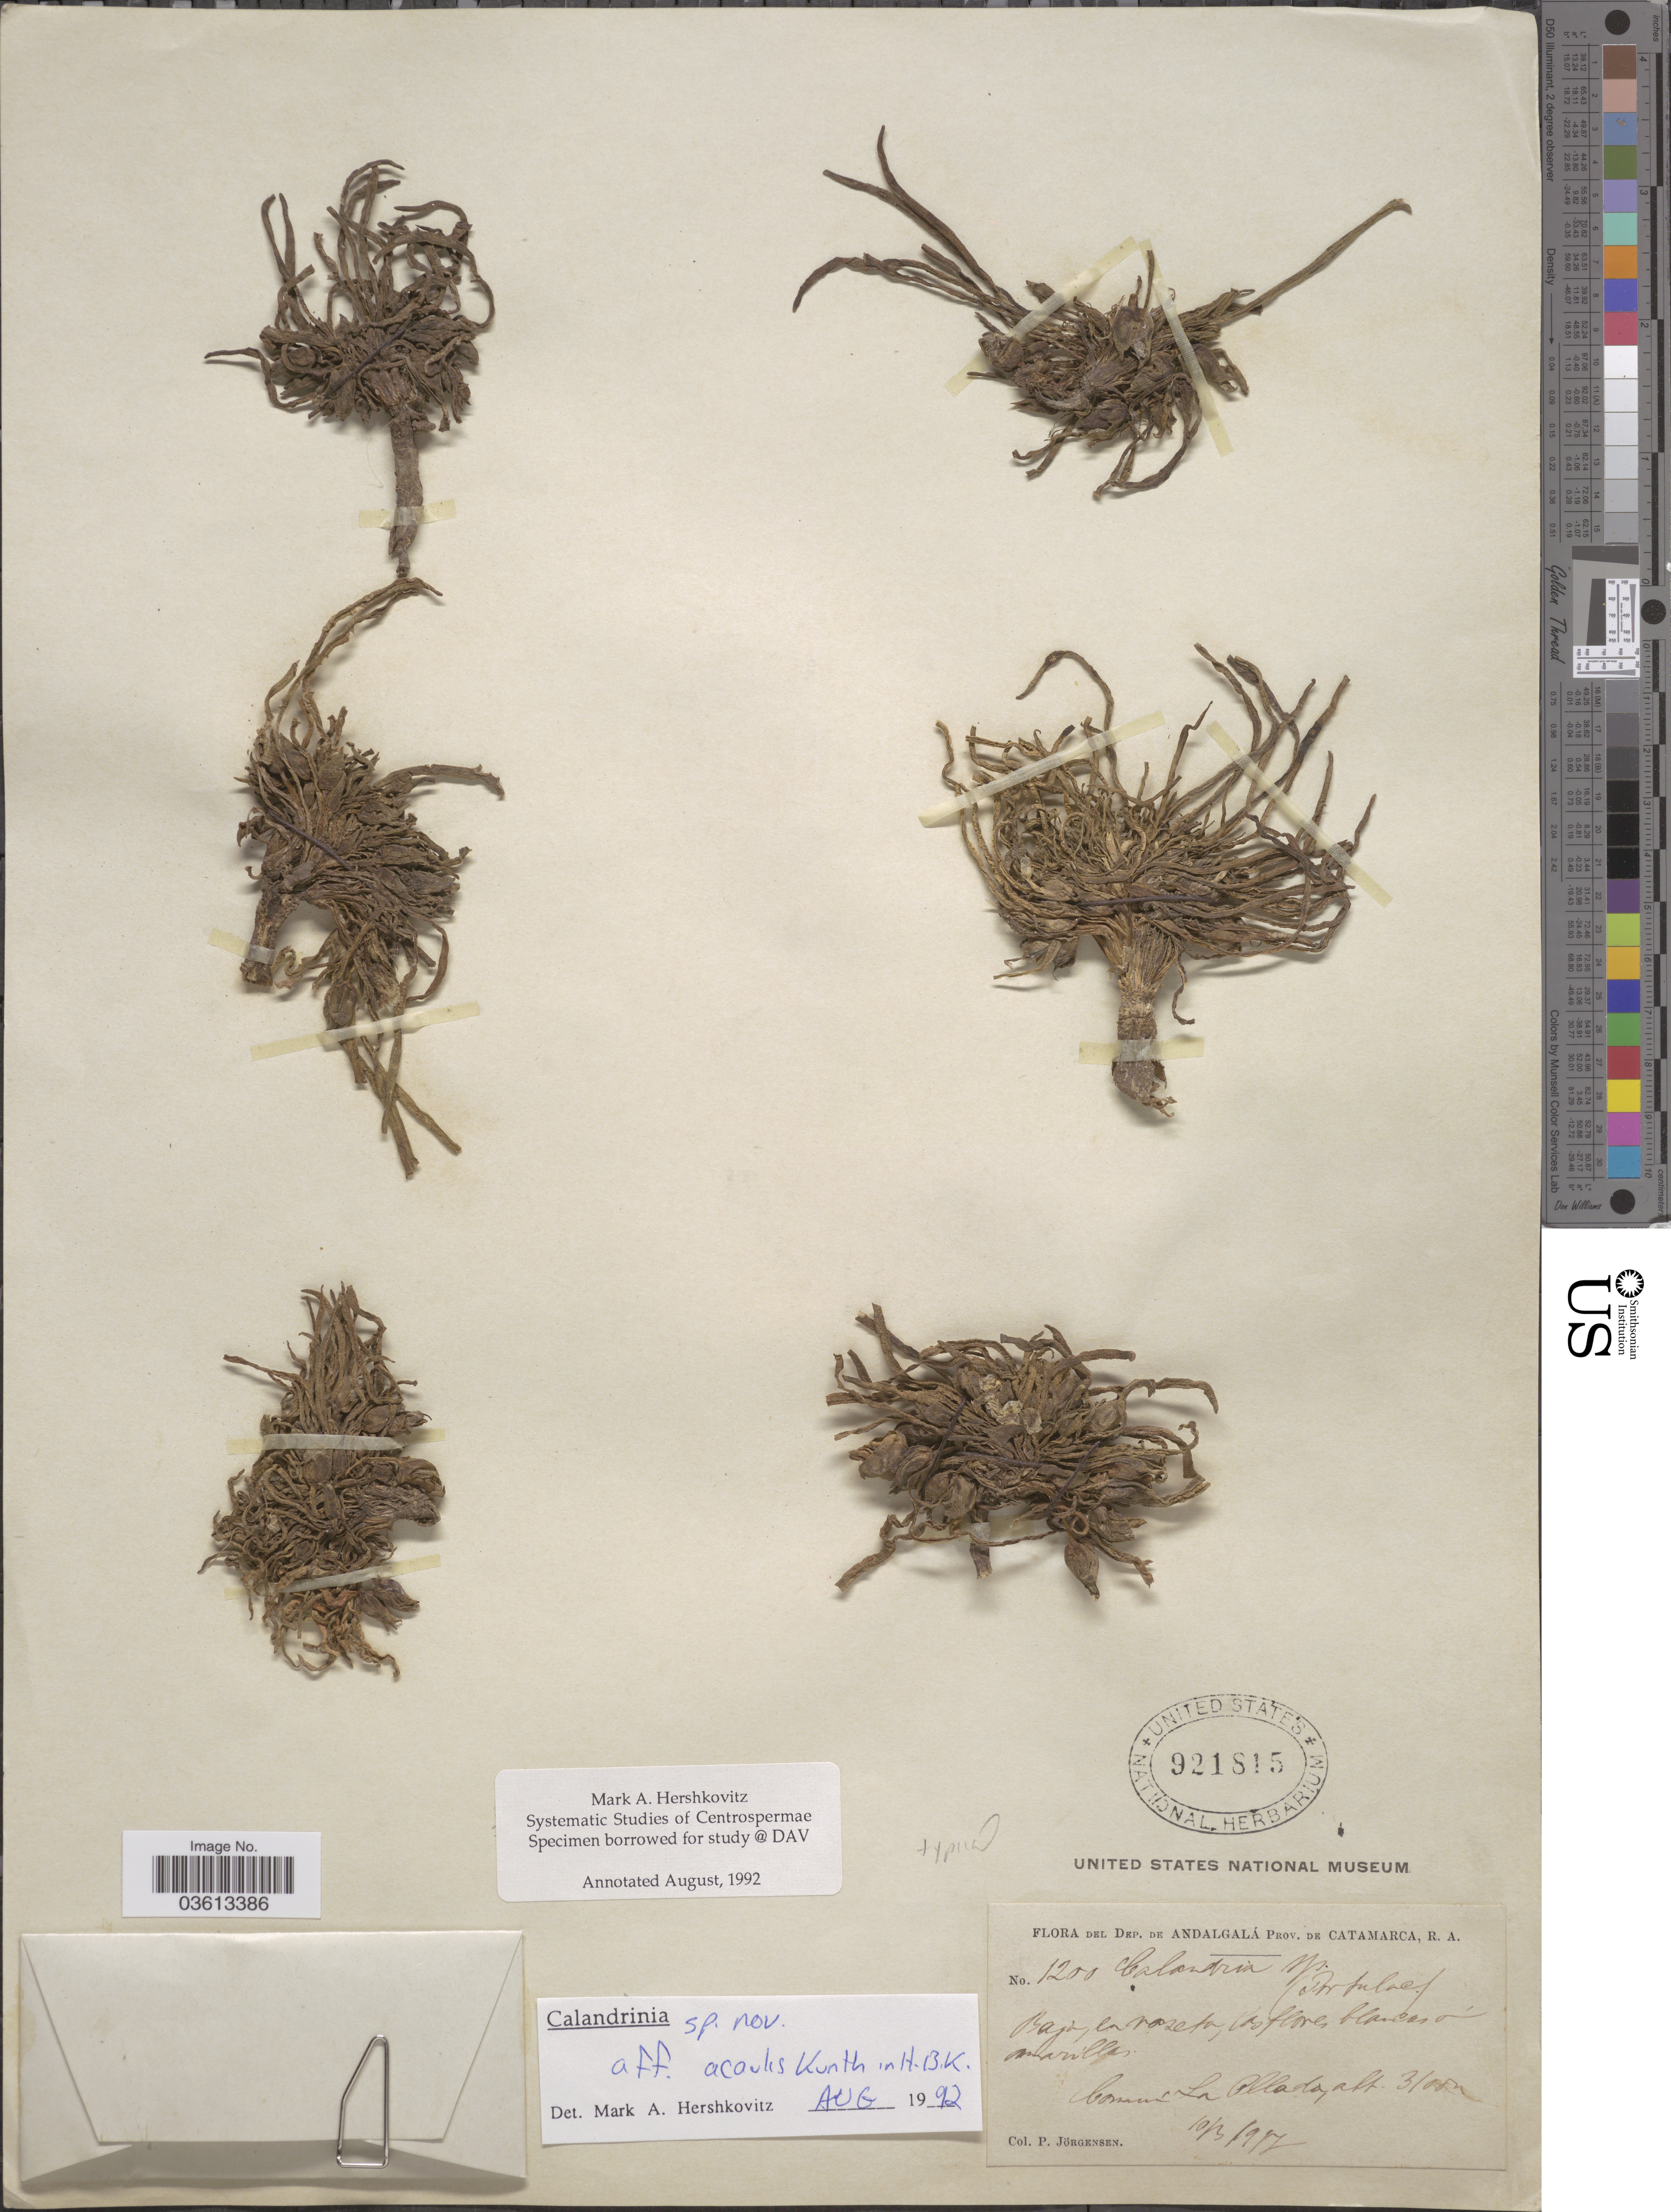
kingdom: Plantae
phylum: Tracheophyta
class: Magnoliopsida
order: Caryophyllales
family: Montiaceae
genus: Calandrinia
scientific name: Calandrinia acaulis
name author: Kunth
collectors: P. Jörgensen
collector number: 1200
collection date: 1917-03-10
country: Argentina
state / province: Catamarca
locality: Dep. de Andalgalá. Comun la Ollada.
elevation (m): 3100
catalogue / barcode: US 921815